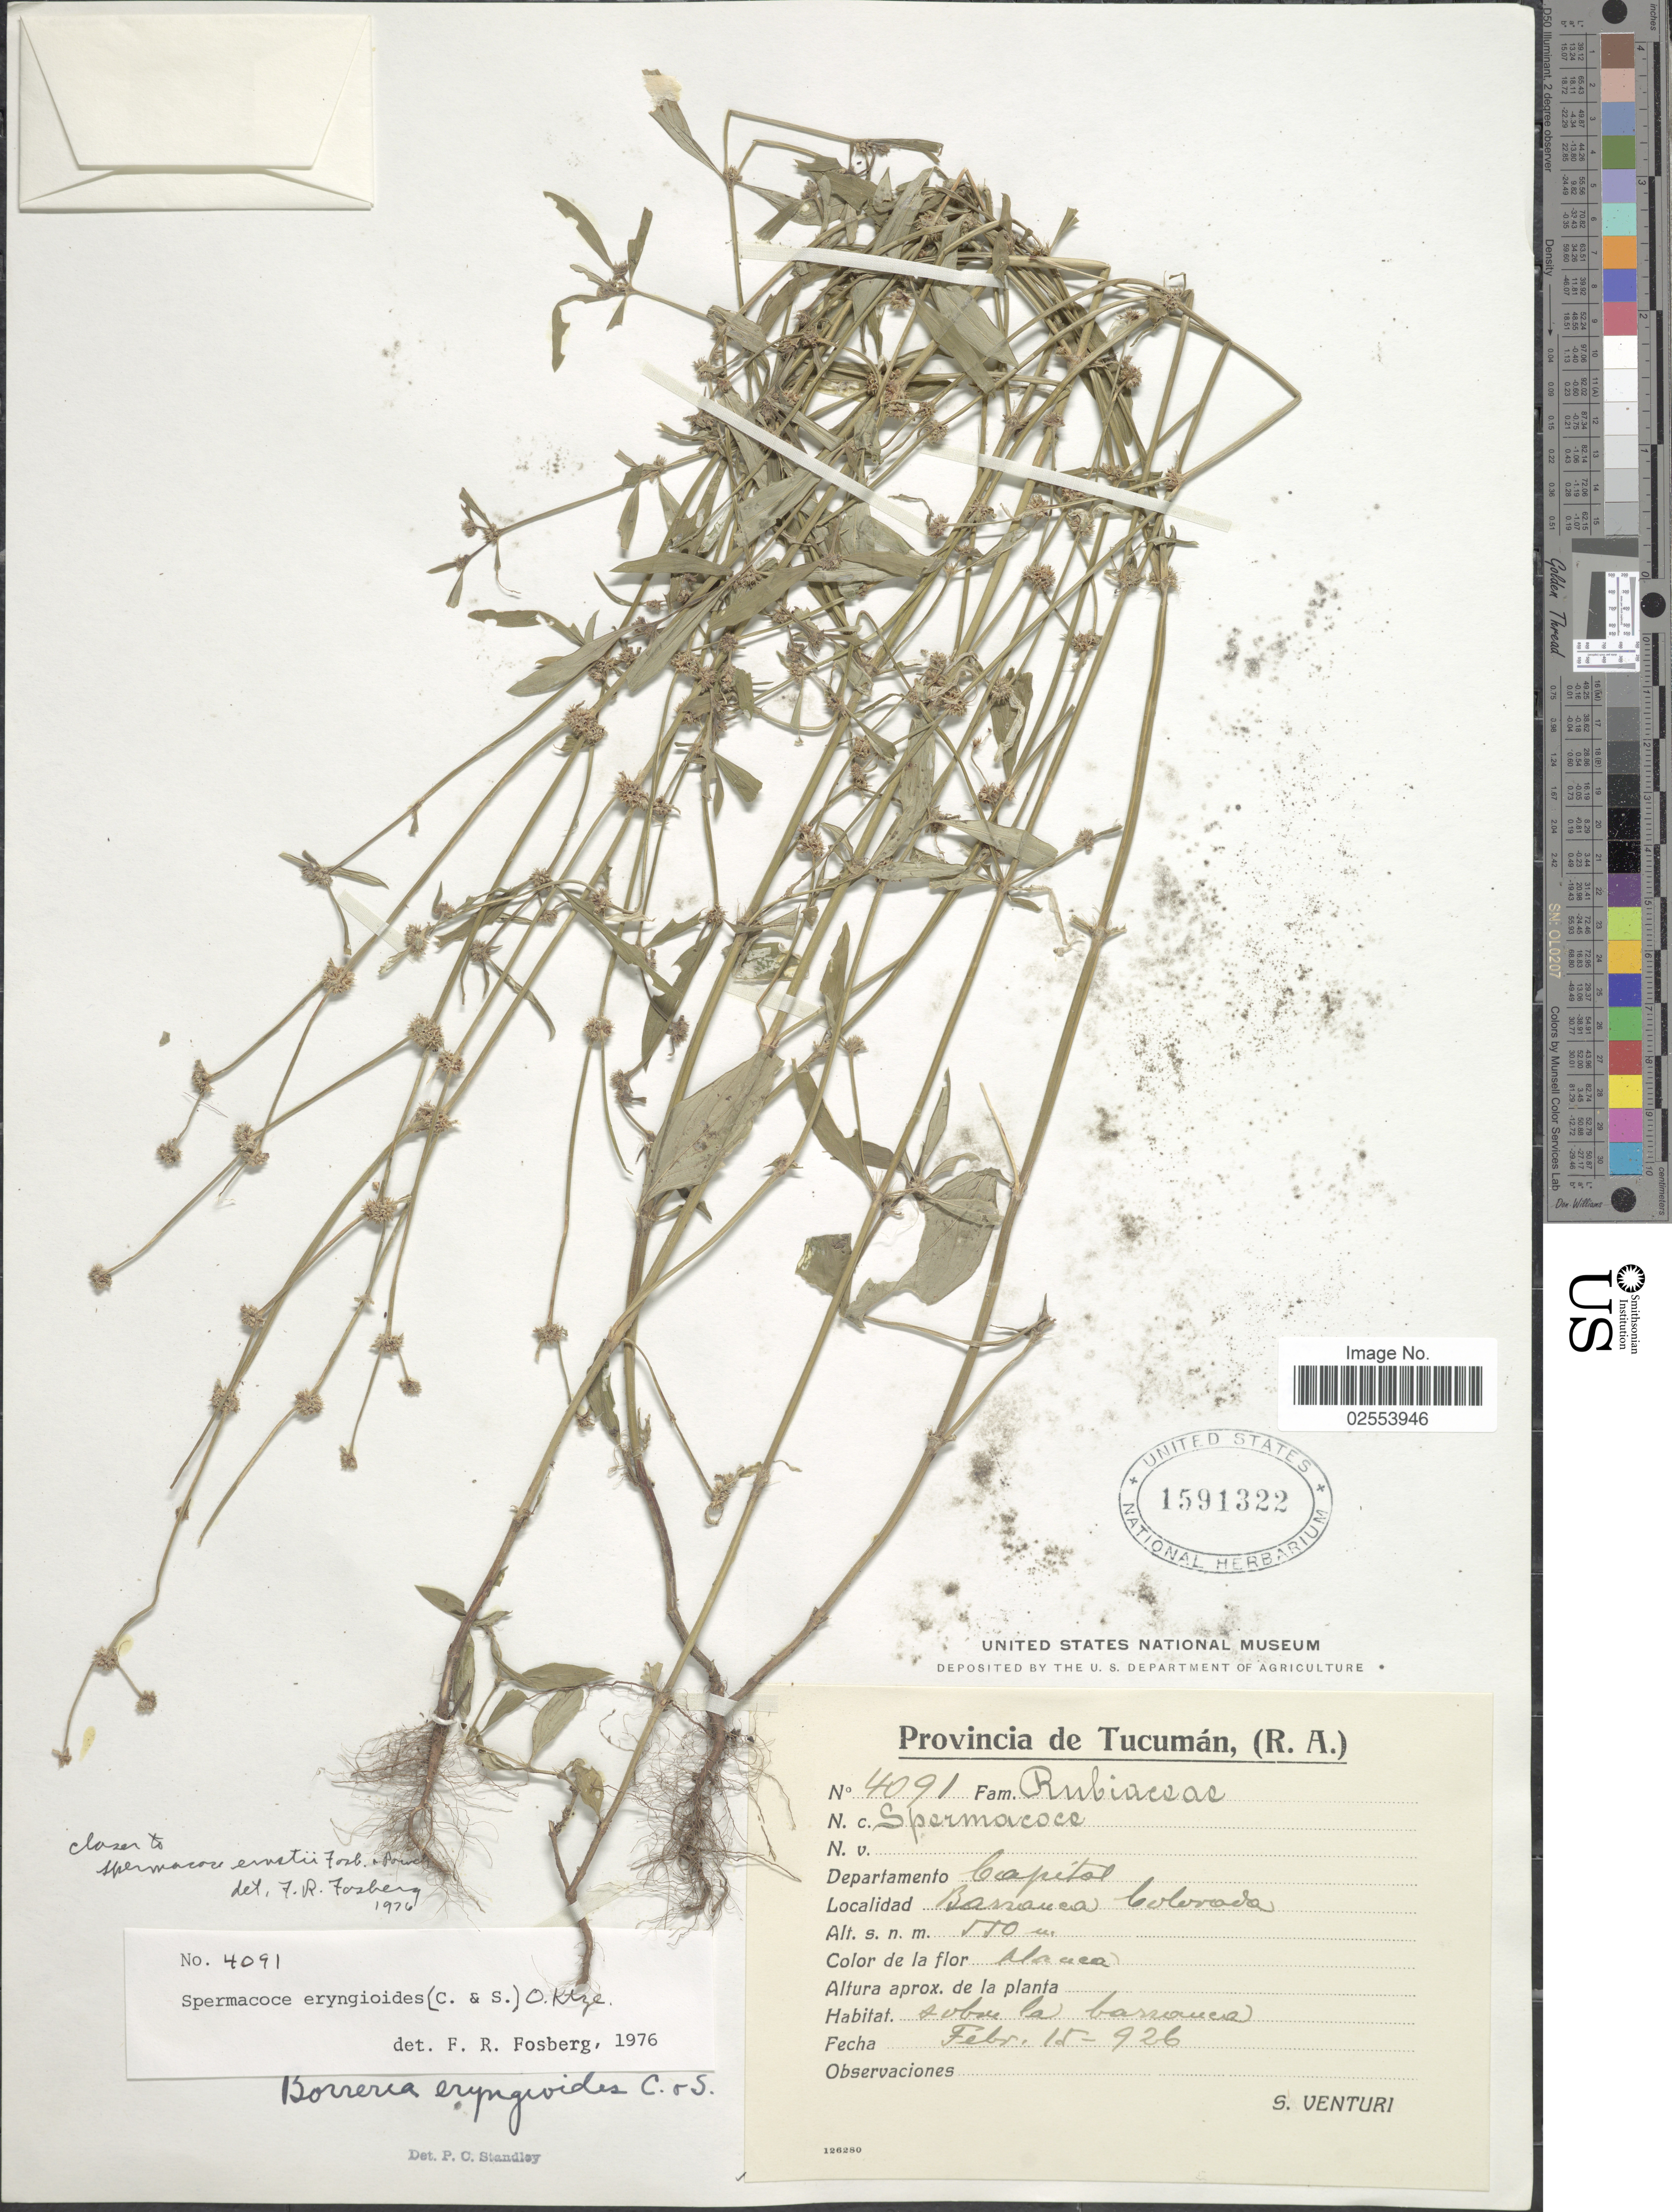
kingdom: Plantae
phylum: Tracheophyta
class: Magnoliopsida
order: Gentianales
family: Rubiaceae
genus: Spermacoce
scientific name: Spermacoce ernstii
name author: Fosberg & D.A. Powell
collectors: S. Venturi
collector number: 4091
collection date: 1926-02-15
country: Argentina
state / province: Tucuman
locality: (R.A.), Departamento Capital, Barranca Colorado, sobre la barranca.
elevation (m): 550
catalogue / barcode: US 1591322